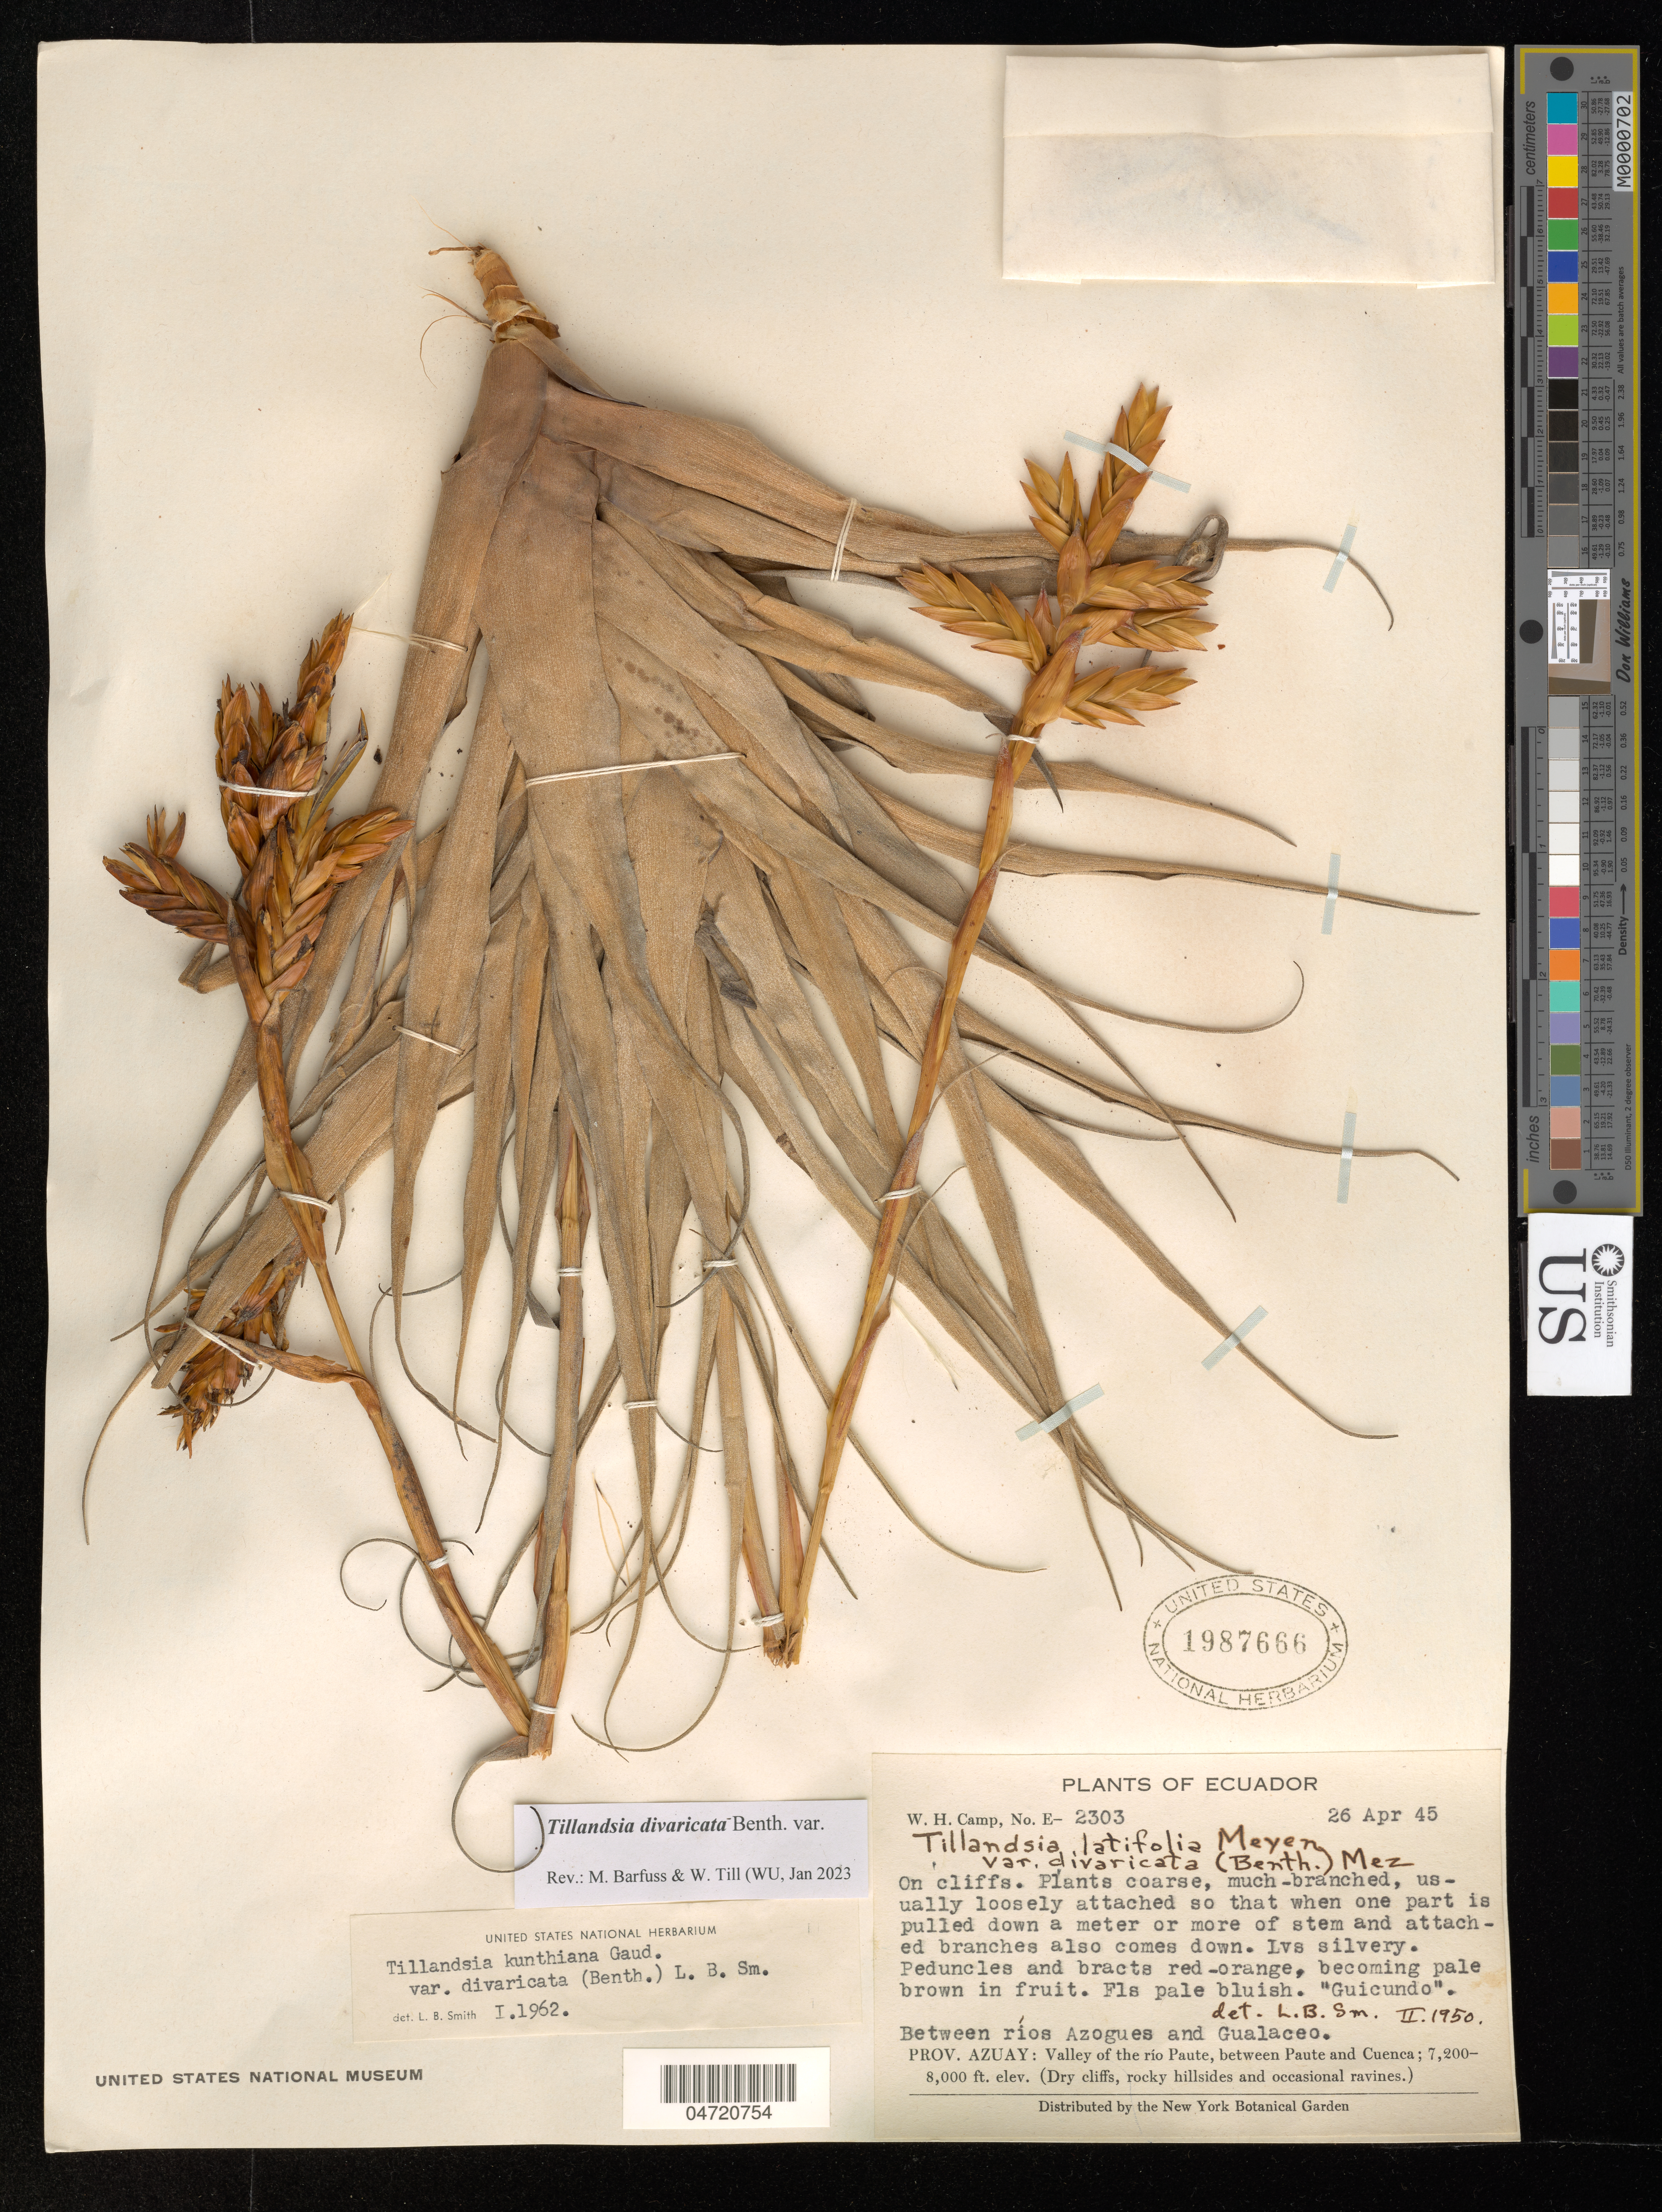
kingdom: Plantae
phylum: Tracheophyta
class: Liliopsida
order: Poales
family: Bromeliaceae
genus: Tillandsia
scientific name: Tillandsia divaricata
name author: Benth.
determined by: Barfuss, Michael H.; Till, W.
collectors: W. H. Camp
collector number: E- 2303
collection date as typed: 26 Apr 1945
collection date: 1945-04-26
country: Ecuador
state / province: Azuay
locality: Rio Paute Valley, between Paute and Cuenca; Between reios Azogues and Gualaceo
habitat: On cliffs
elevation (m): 2195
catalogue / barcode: US 1987666